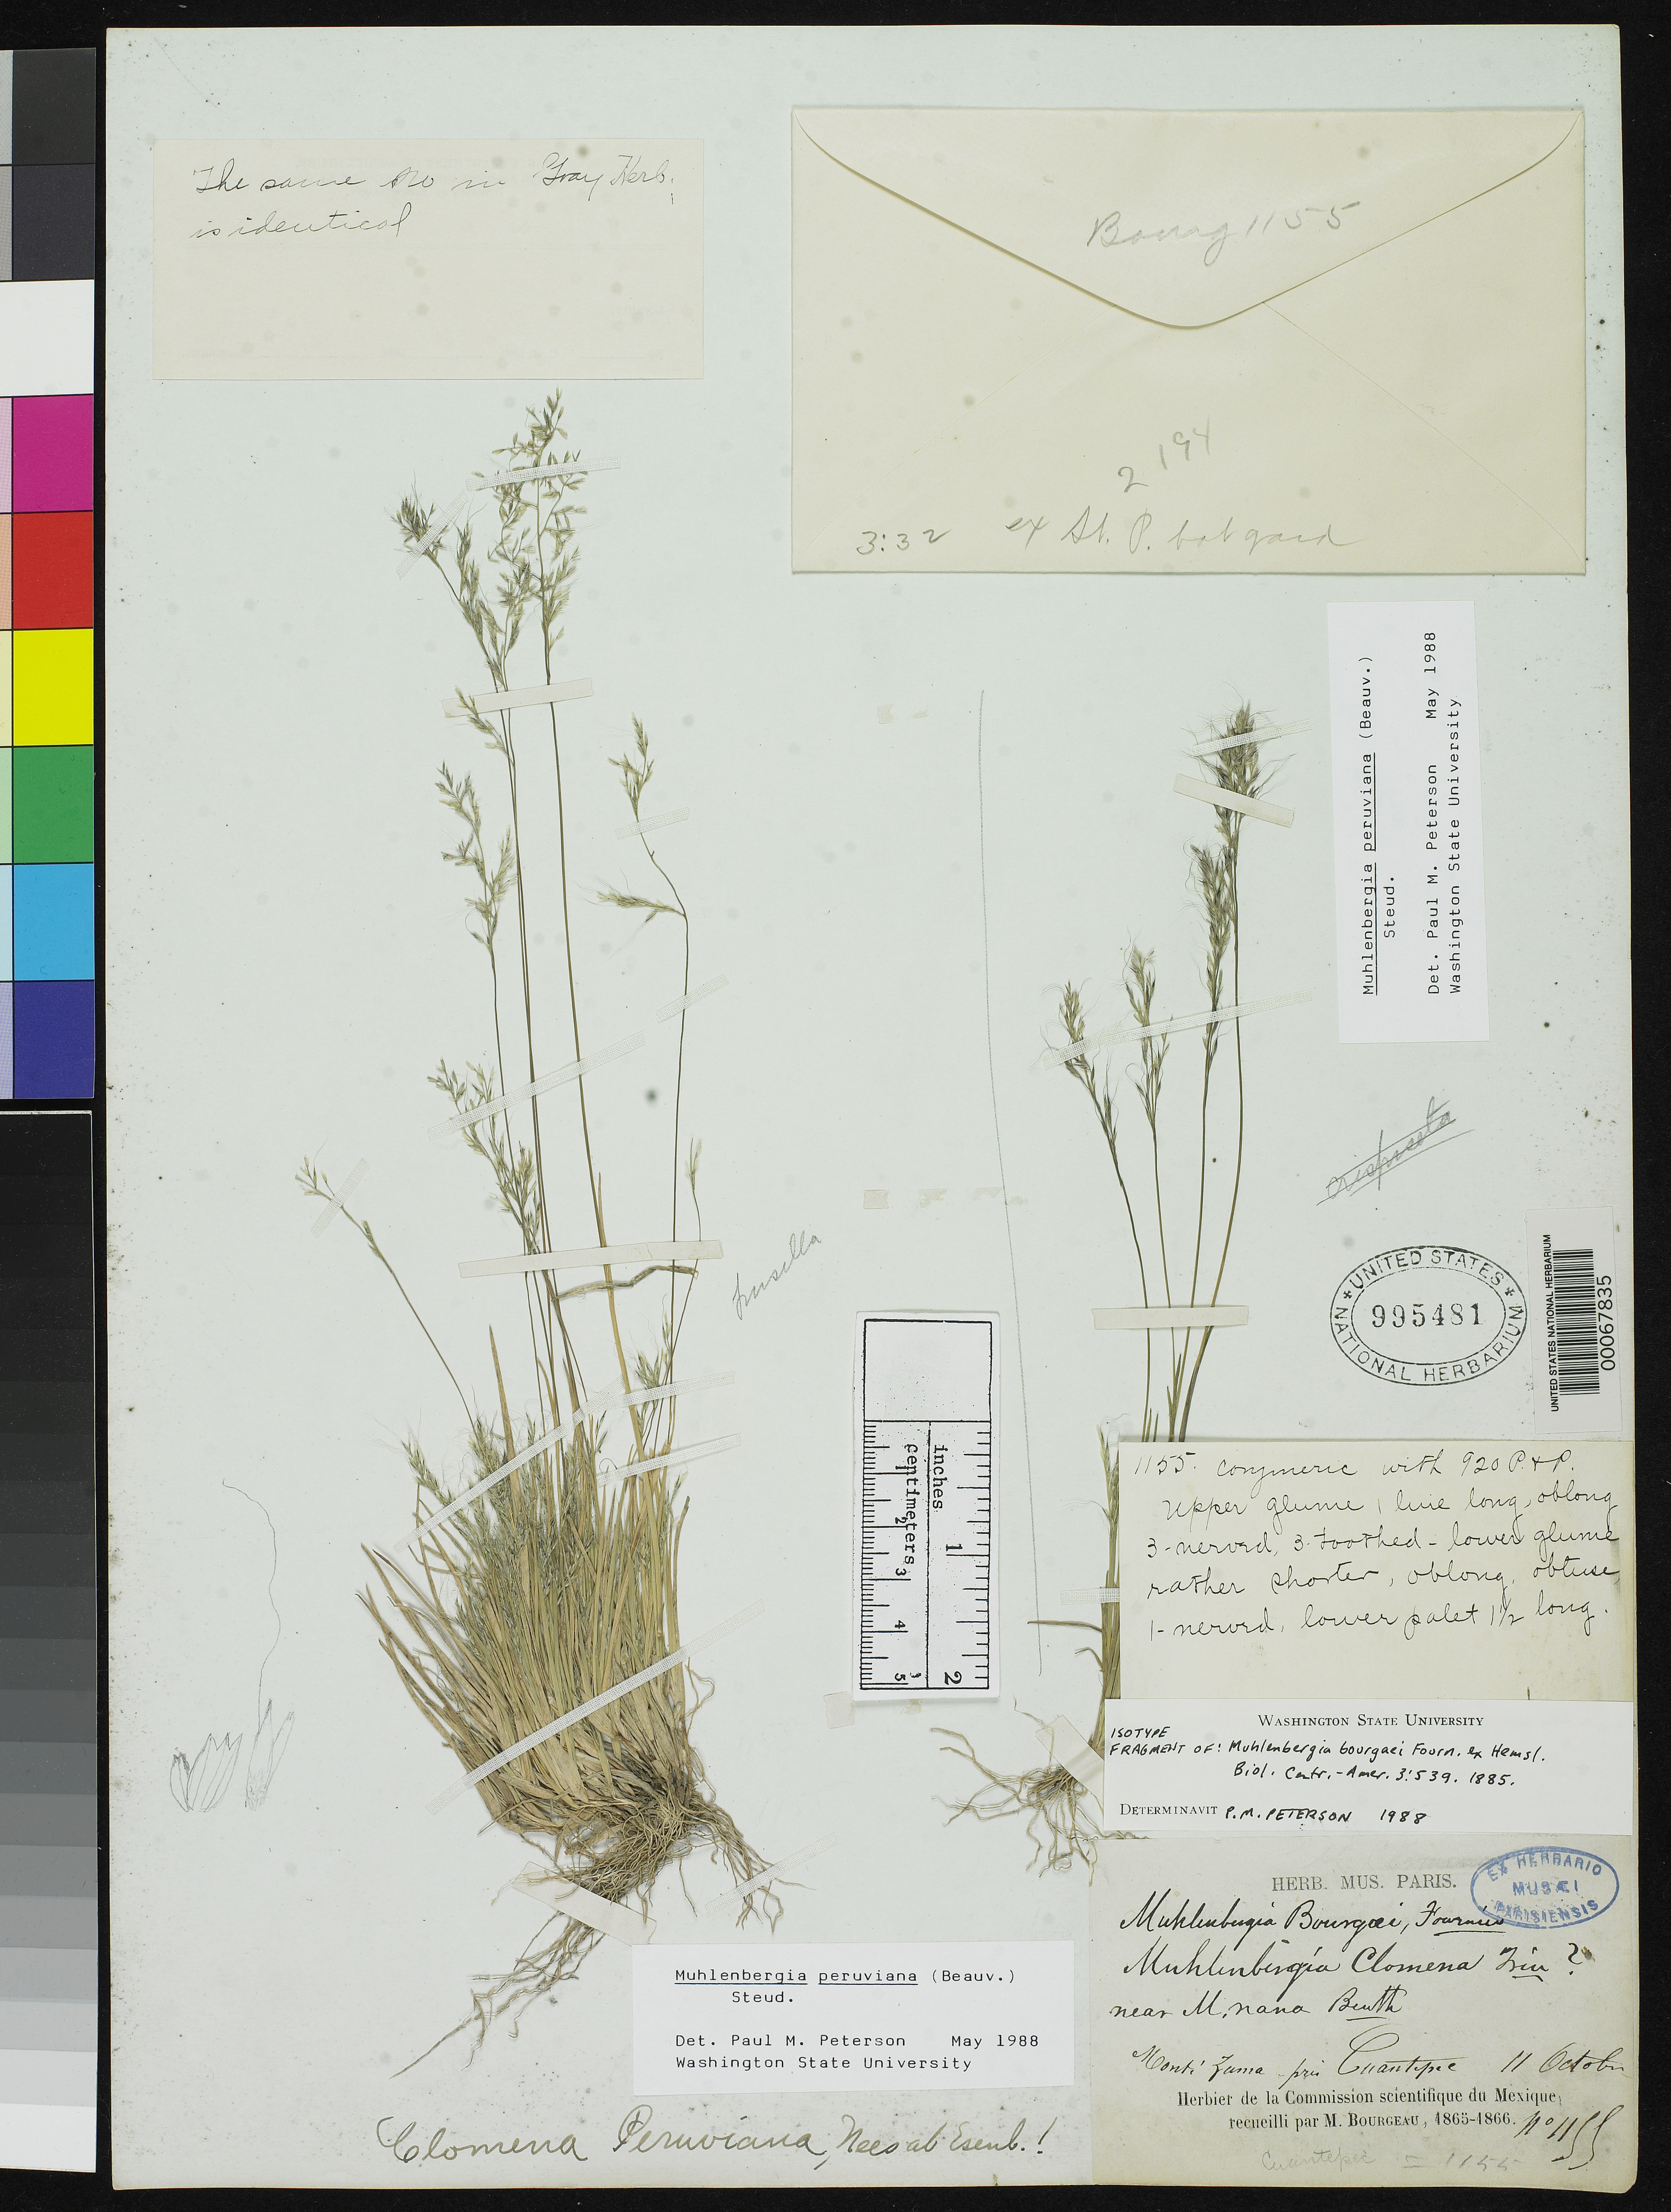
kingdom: Plantae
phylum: Tracheophyta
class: Liliopsida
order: Poales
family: Poaceae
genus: Muhlenbergia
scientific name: Muhlenbergia bourgaei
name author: E. Fourn.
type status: Isosyntype Fragment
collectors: E. Bourgeau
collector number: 1155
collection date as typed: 11 Oct 1866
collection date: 1866-10-11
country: Mexico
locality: Montezuma pres Cuantepec in Valle Mexicensi.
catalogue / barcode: US 995481